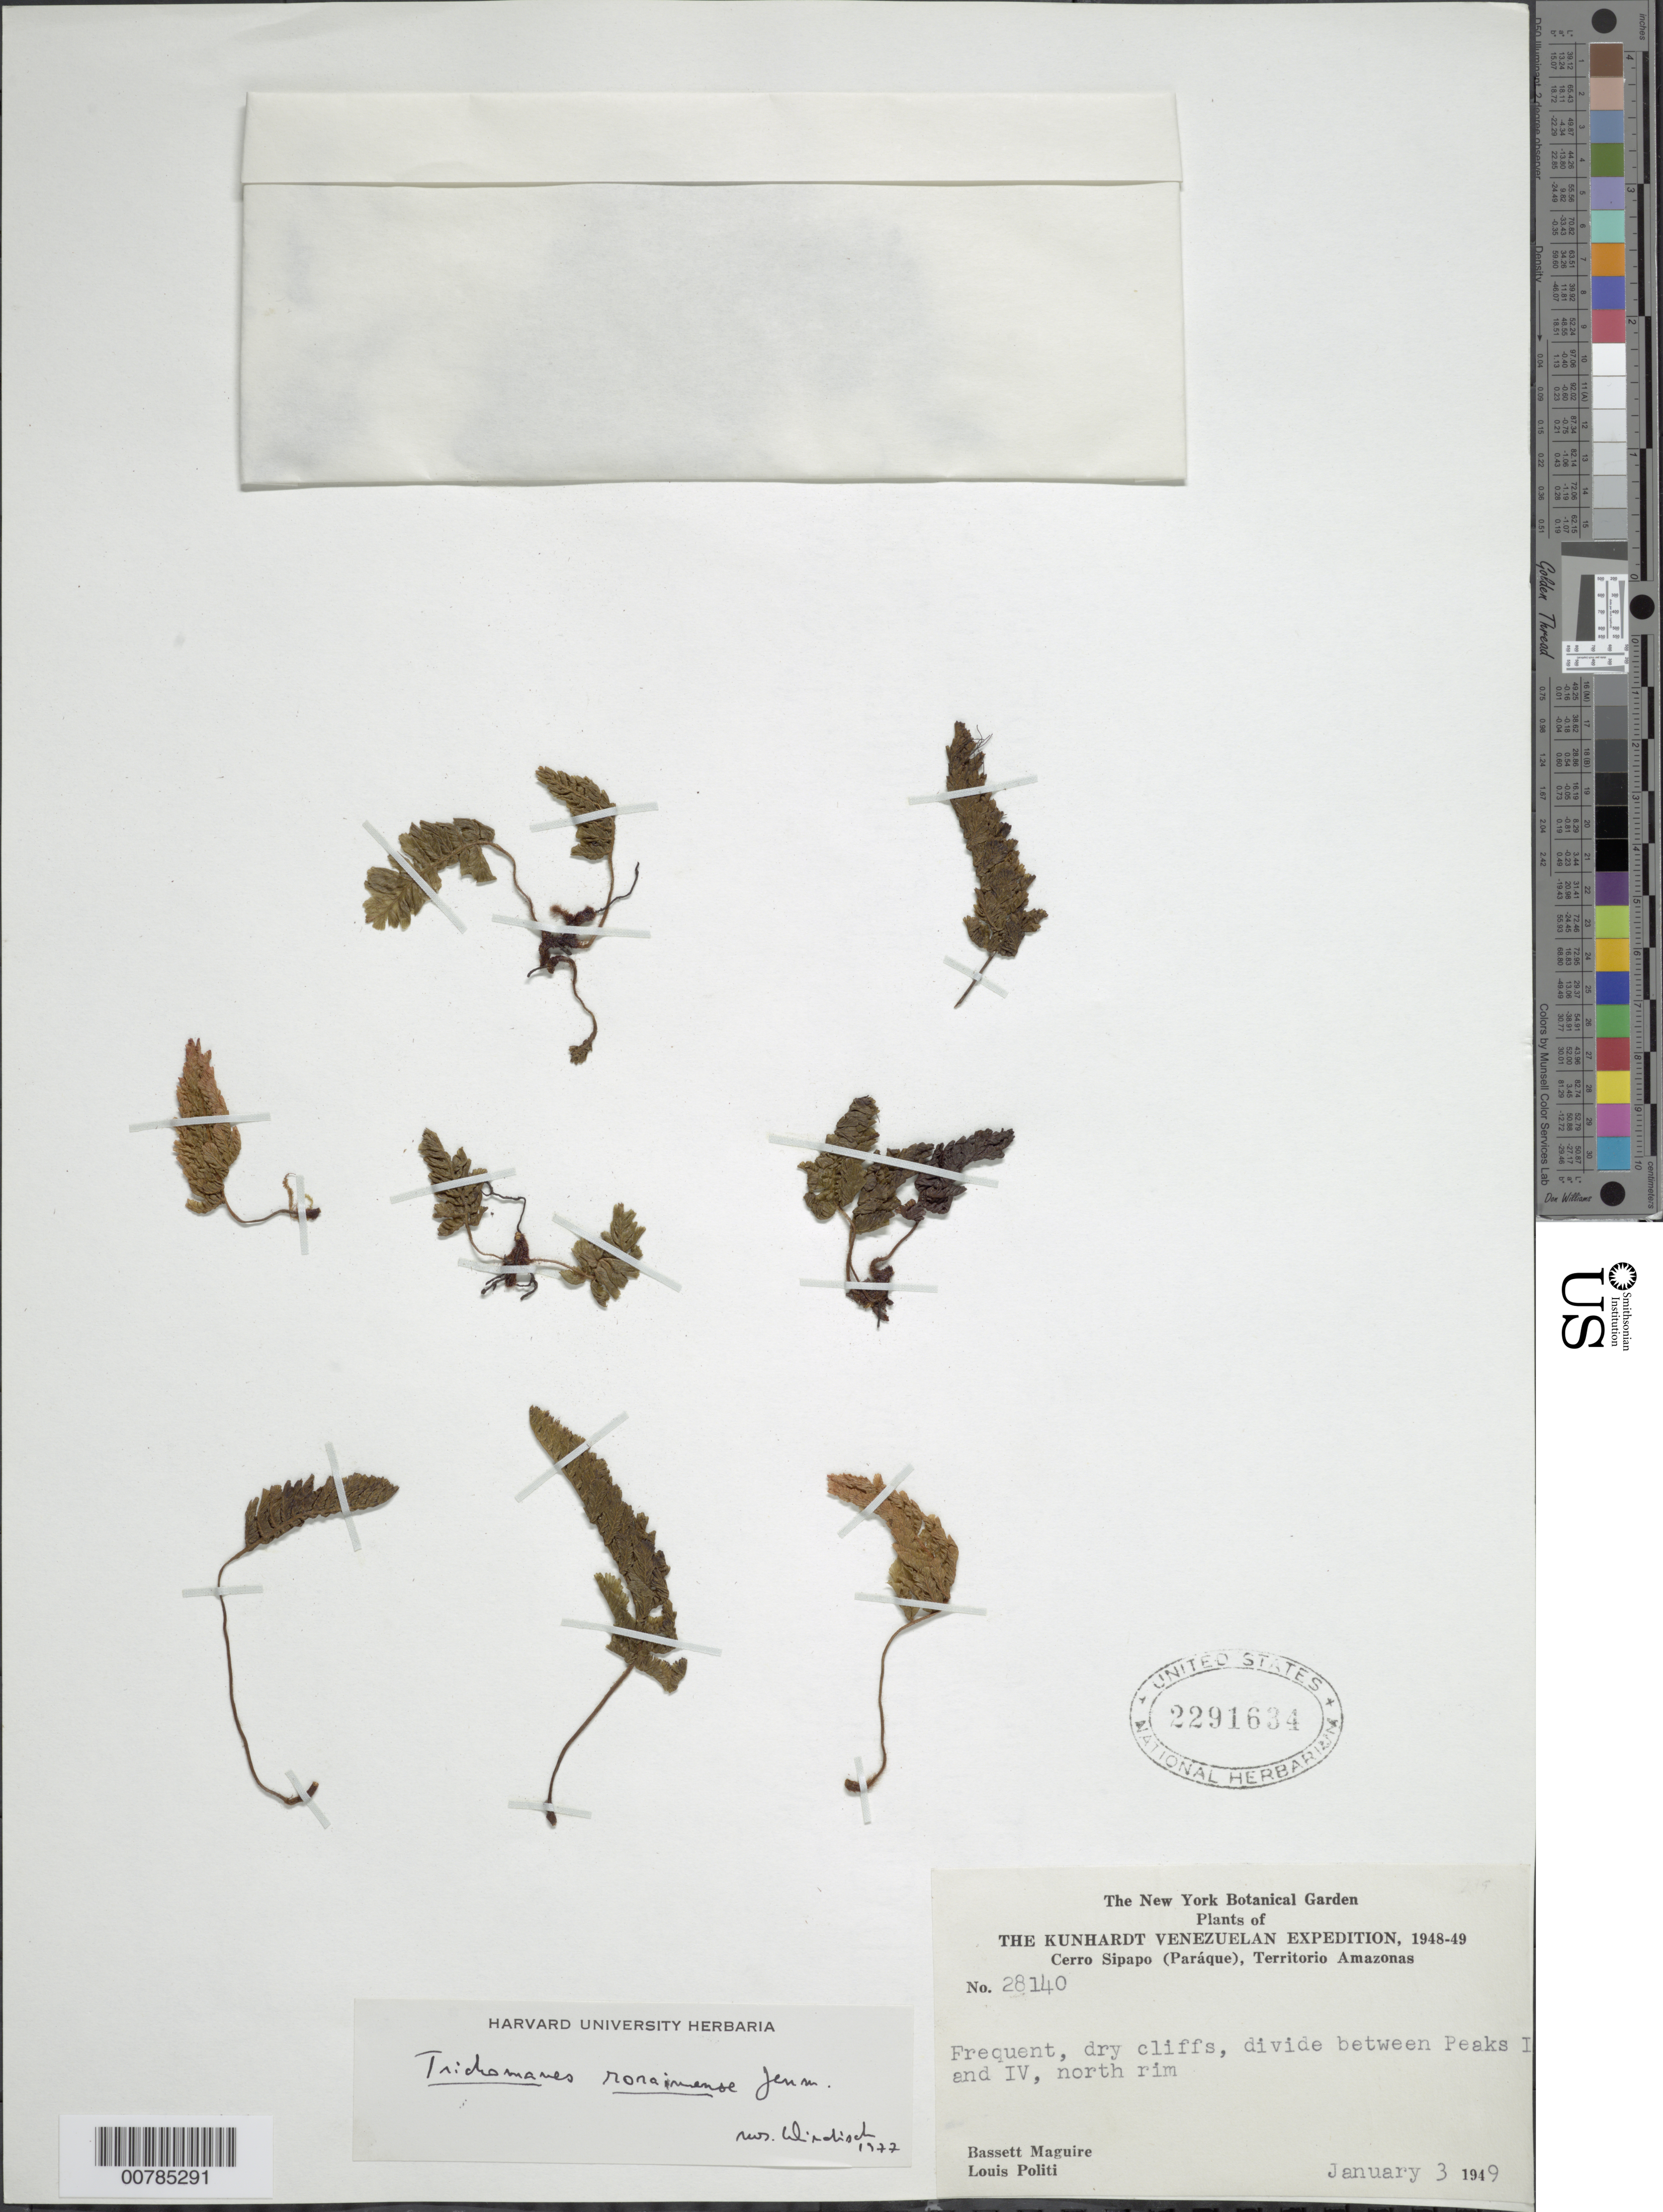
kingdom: Plantae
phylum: Tracheophyta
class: Polypodiopsida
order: Hymenophyllales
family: Hymenophyllaceae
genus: Trichomanes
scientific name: Trichomanes roraimense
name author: Jenman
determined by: Windisch, Paulo Guenter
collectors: B. Maguire & L. Politi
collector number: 28140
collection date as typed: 3-Jan-49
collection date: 1949-01-03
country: Venezuela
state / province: Amazonas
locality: Cerro Sipapo (Paráque), Peak I-IV, N rim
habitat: Dry cliffs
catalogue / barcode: US 2291634